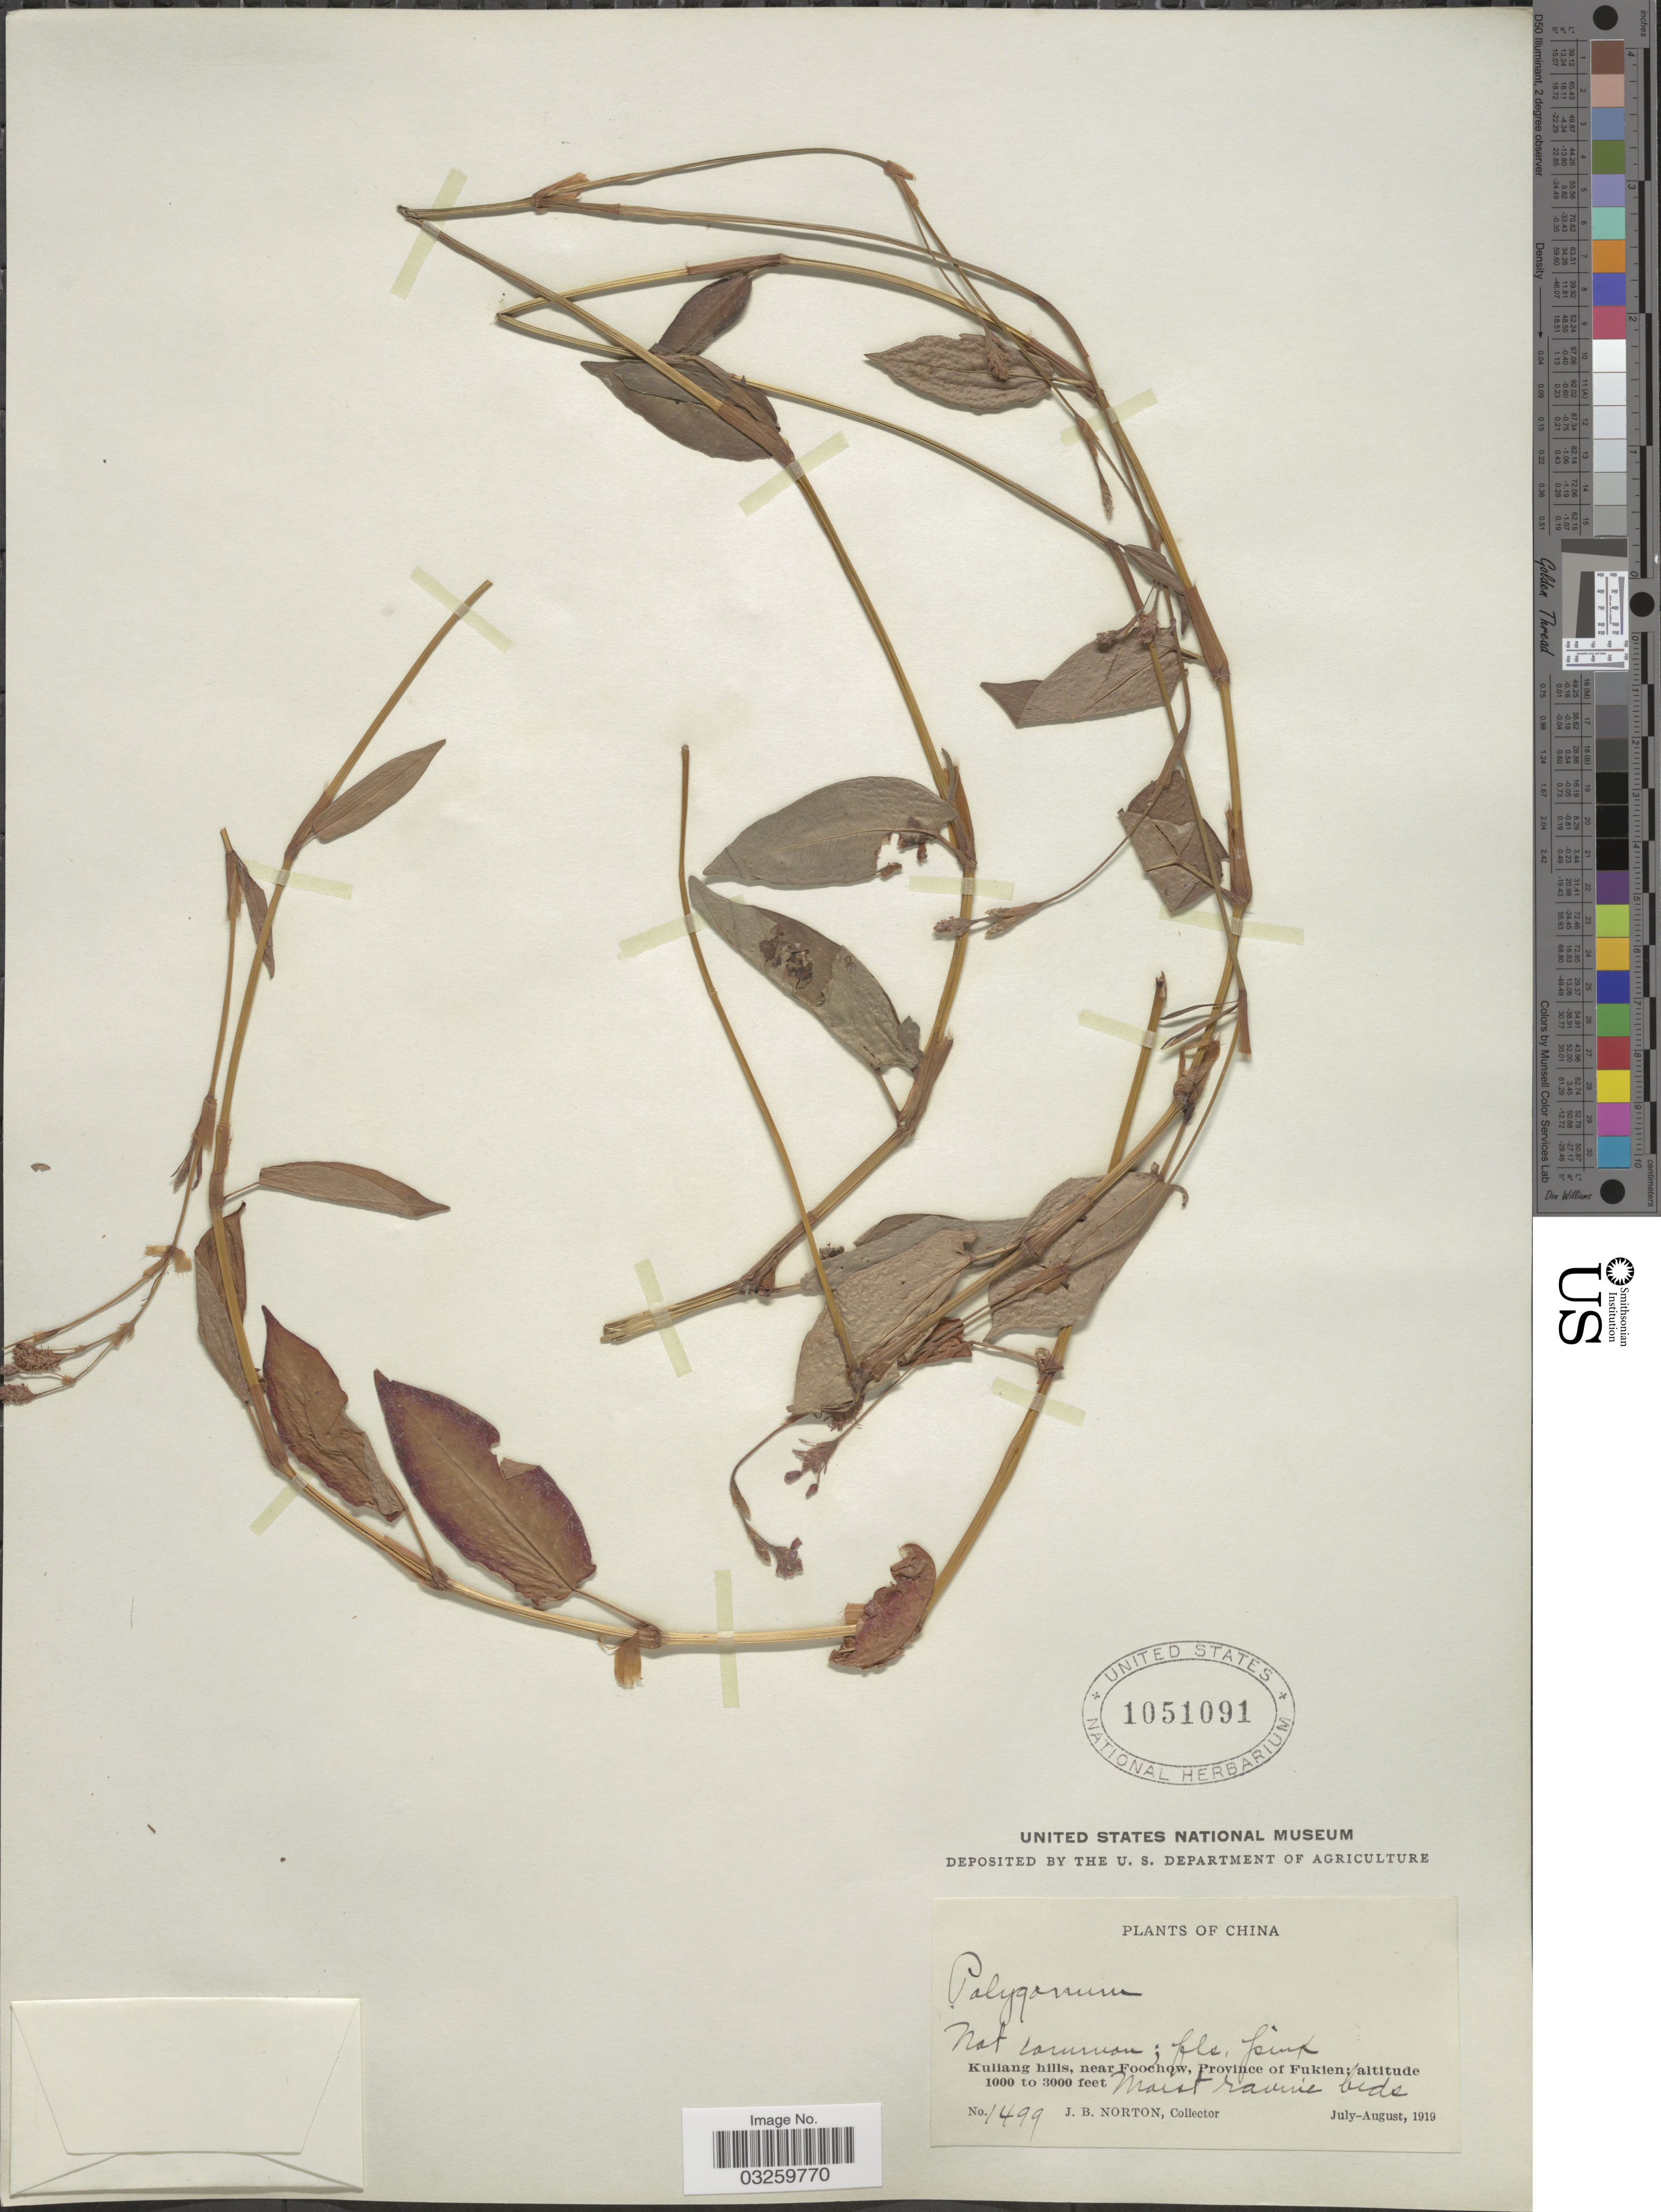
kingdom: Plantae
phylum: Tracheophyta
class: Magnoliopsida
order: Caryophyllales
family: Polygonaceae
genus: Polygonum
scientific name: Polygonum sp.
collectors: J. B. Norton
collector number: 1499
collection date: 1919-07/1919-08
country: China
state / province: Fujian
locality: Kuliang hills, near Foochow, Province of Fukien.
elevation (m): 305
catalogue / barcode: US 1051091